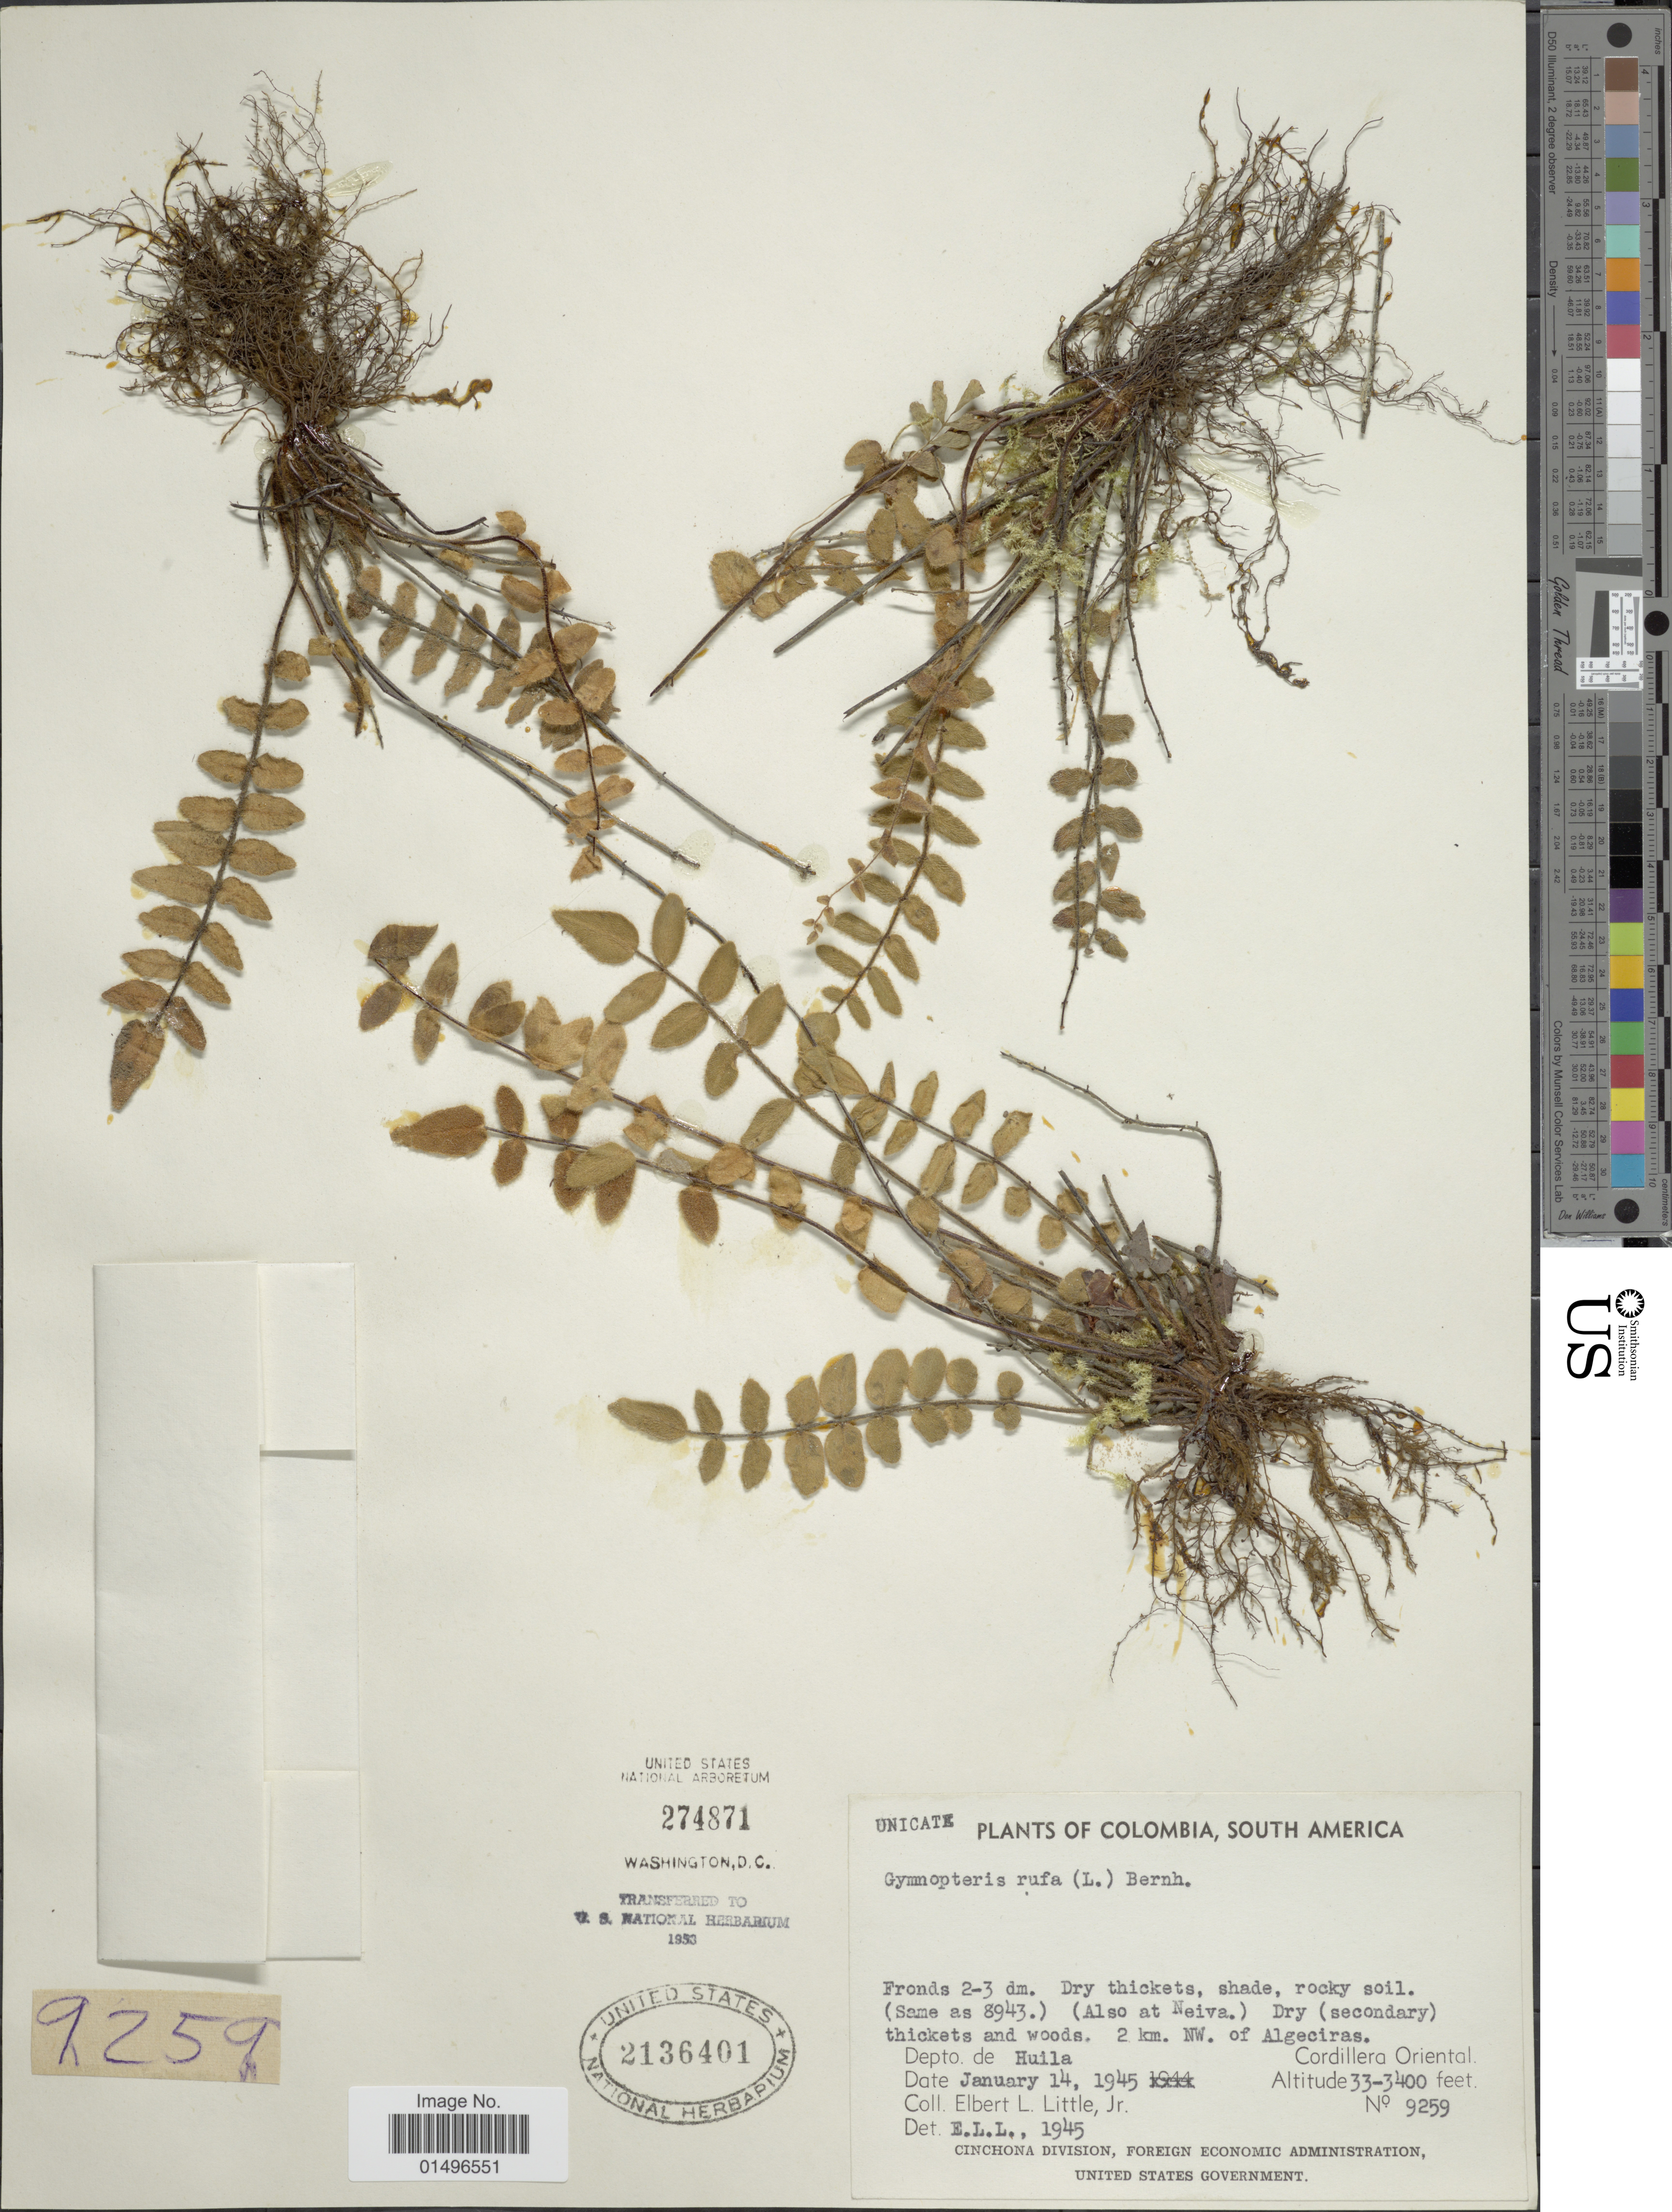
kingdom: Plantae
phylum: Tracheophyta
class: Polypodiopsida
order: Polypodiales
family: Pteridaceae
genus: Hemionitis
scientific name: Hemionitis rufa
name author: (L.) Sw.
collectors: E. L. Little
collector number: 9259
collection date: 1945-01-14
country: Colombia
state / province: Huila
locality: Colombia, South America, Depto. de Huila, Cordillera Oriental. 2 km. NW. of Algeciras.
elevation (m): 1006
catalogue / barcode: US 2136401